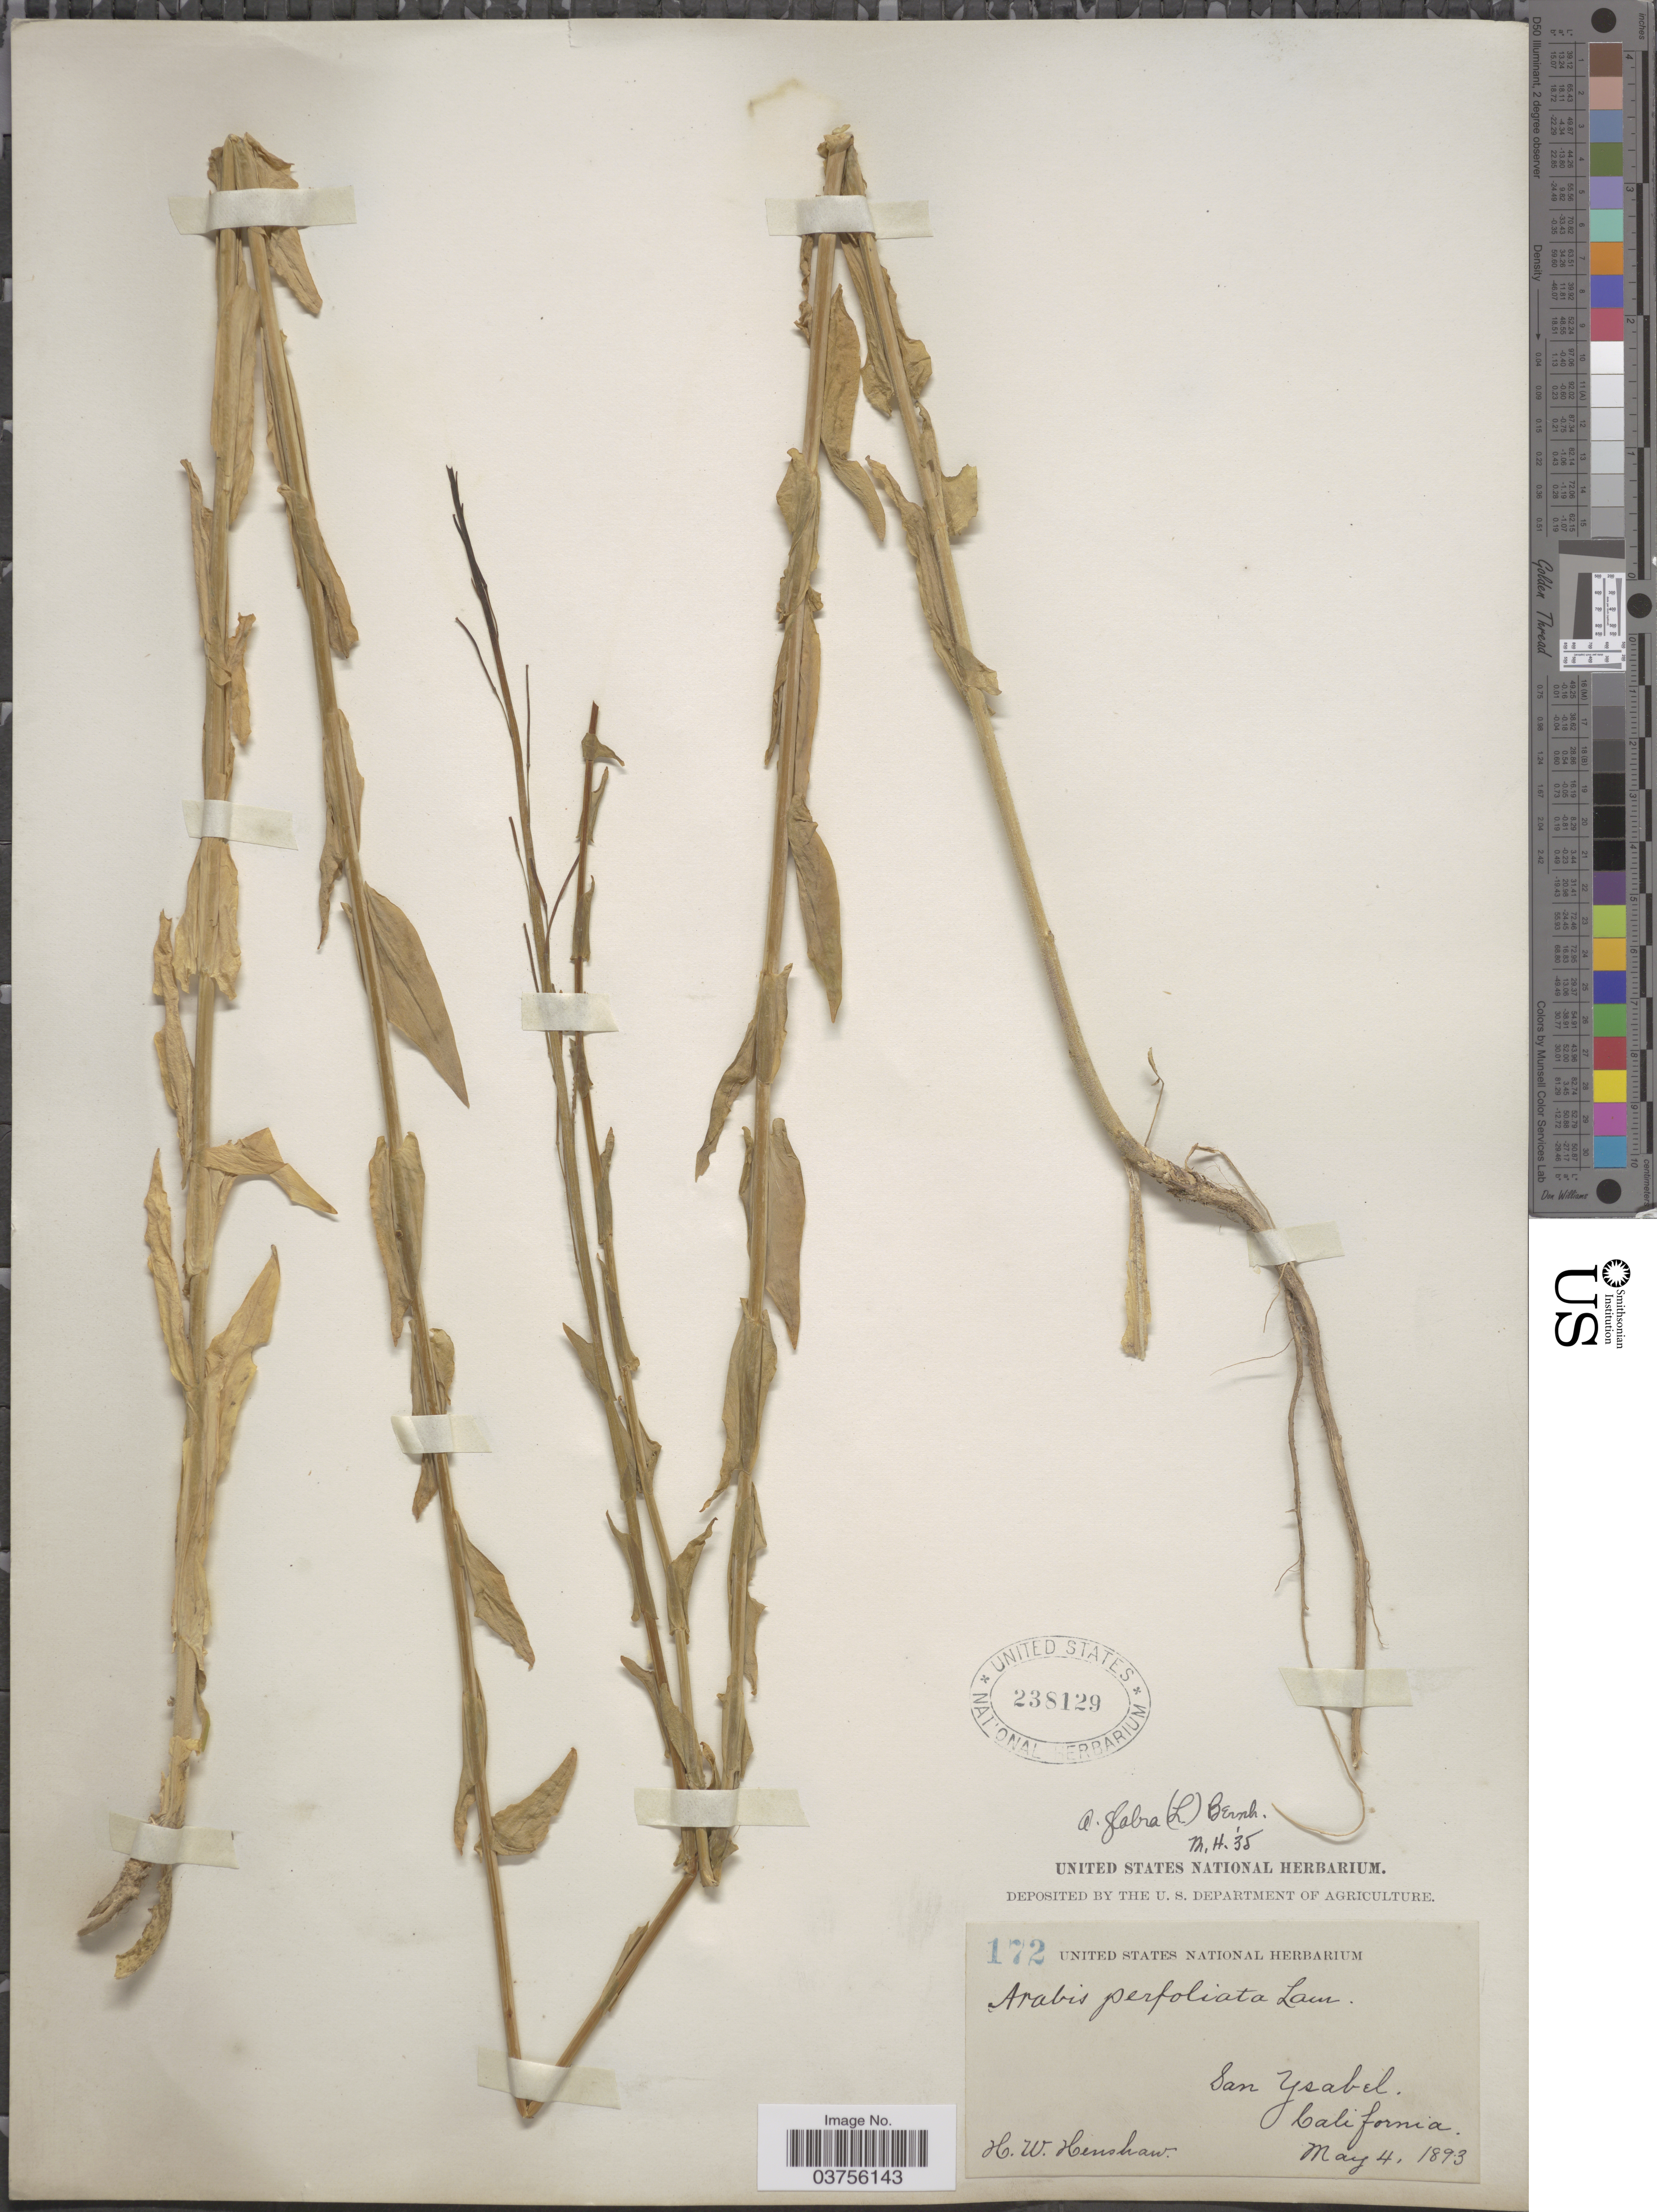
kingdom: Plantae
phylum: Tracheophyta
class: Magnoliopsida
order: Brassicales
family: Brassicaceae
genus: Turritis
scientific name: Turritis glabra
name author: L.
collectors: H. Henshaw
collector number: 172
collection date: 1893-05-04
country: United States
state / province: California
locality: San Ysabel.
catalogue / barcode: US 238129